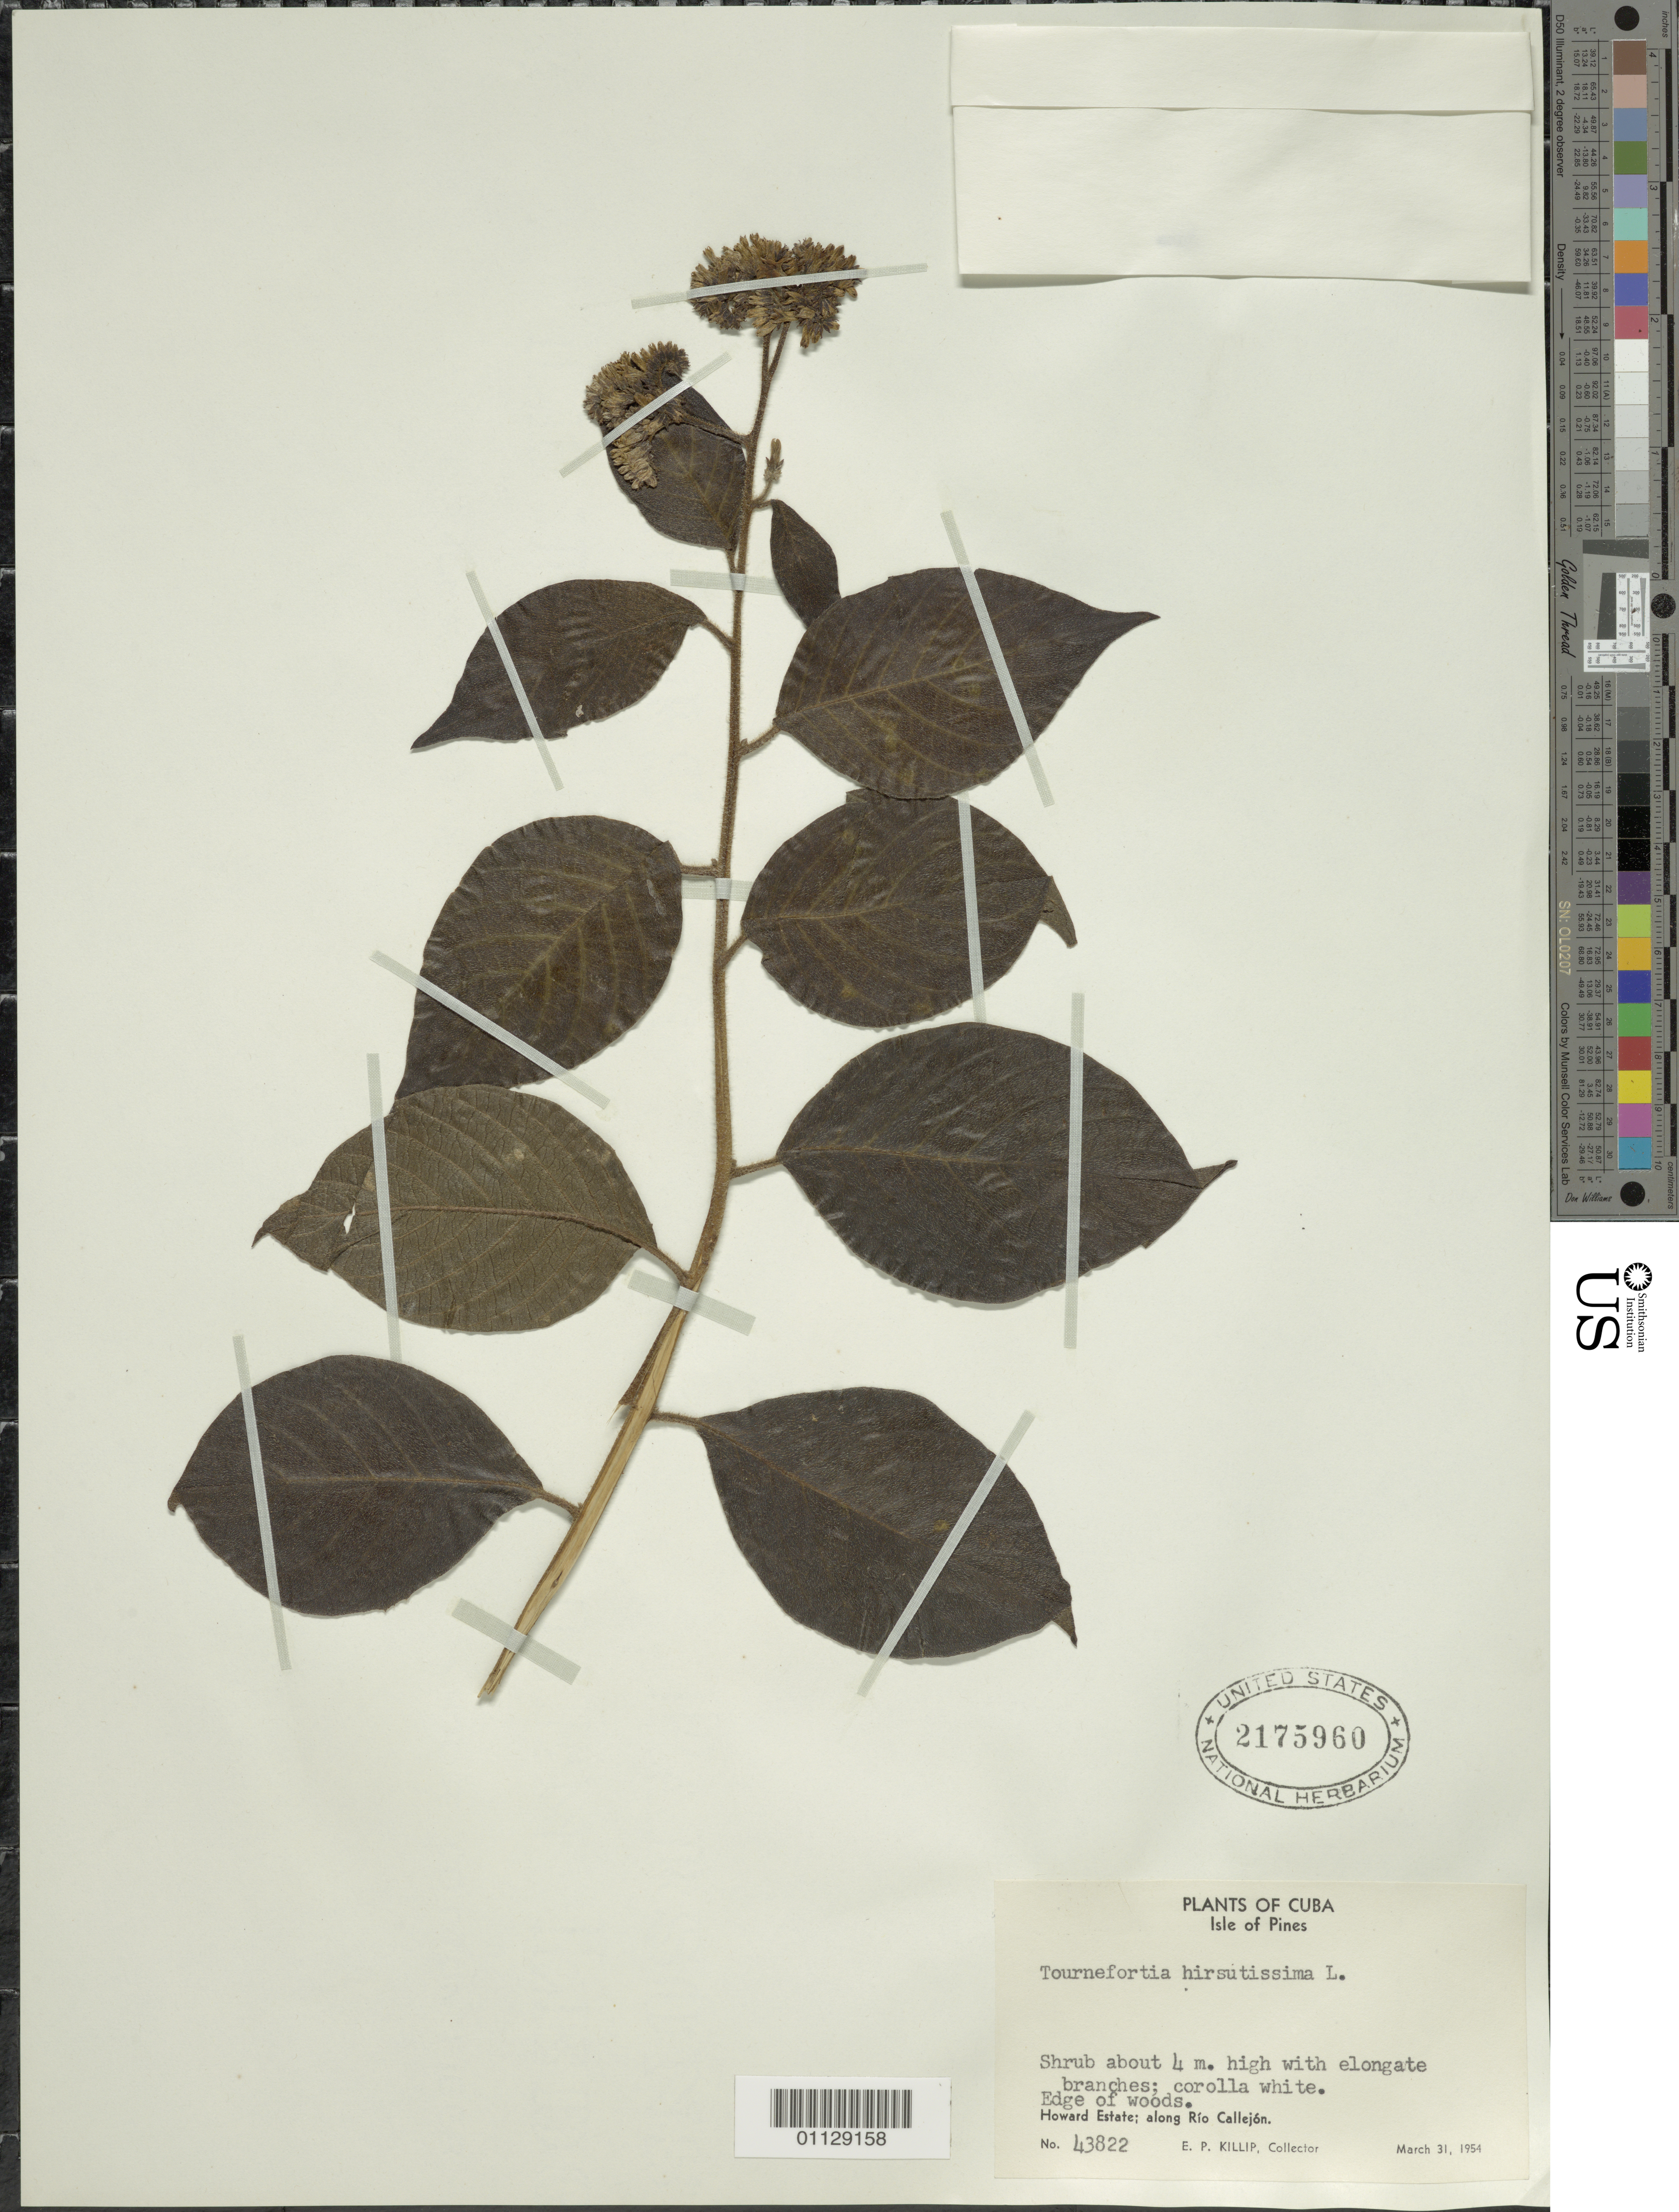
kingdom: Plantae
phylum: Tracheophyta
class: Magnoliopsida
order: Boraginales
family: Heliotropiaceae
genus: Tournefortia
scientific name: Tournefortia hirsutissima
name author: L.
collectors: E. P. Killip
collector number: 43822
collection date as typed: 31 Mar 1954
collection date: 1954-03-31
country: Cuba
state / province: Isla de la Juventud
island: Isla de la Juventud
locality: Howard estate; along Rio Callejon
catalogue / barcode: US 2175960